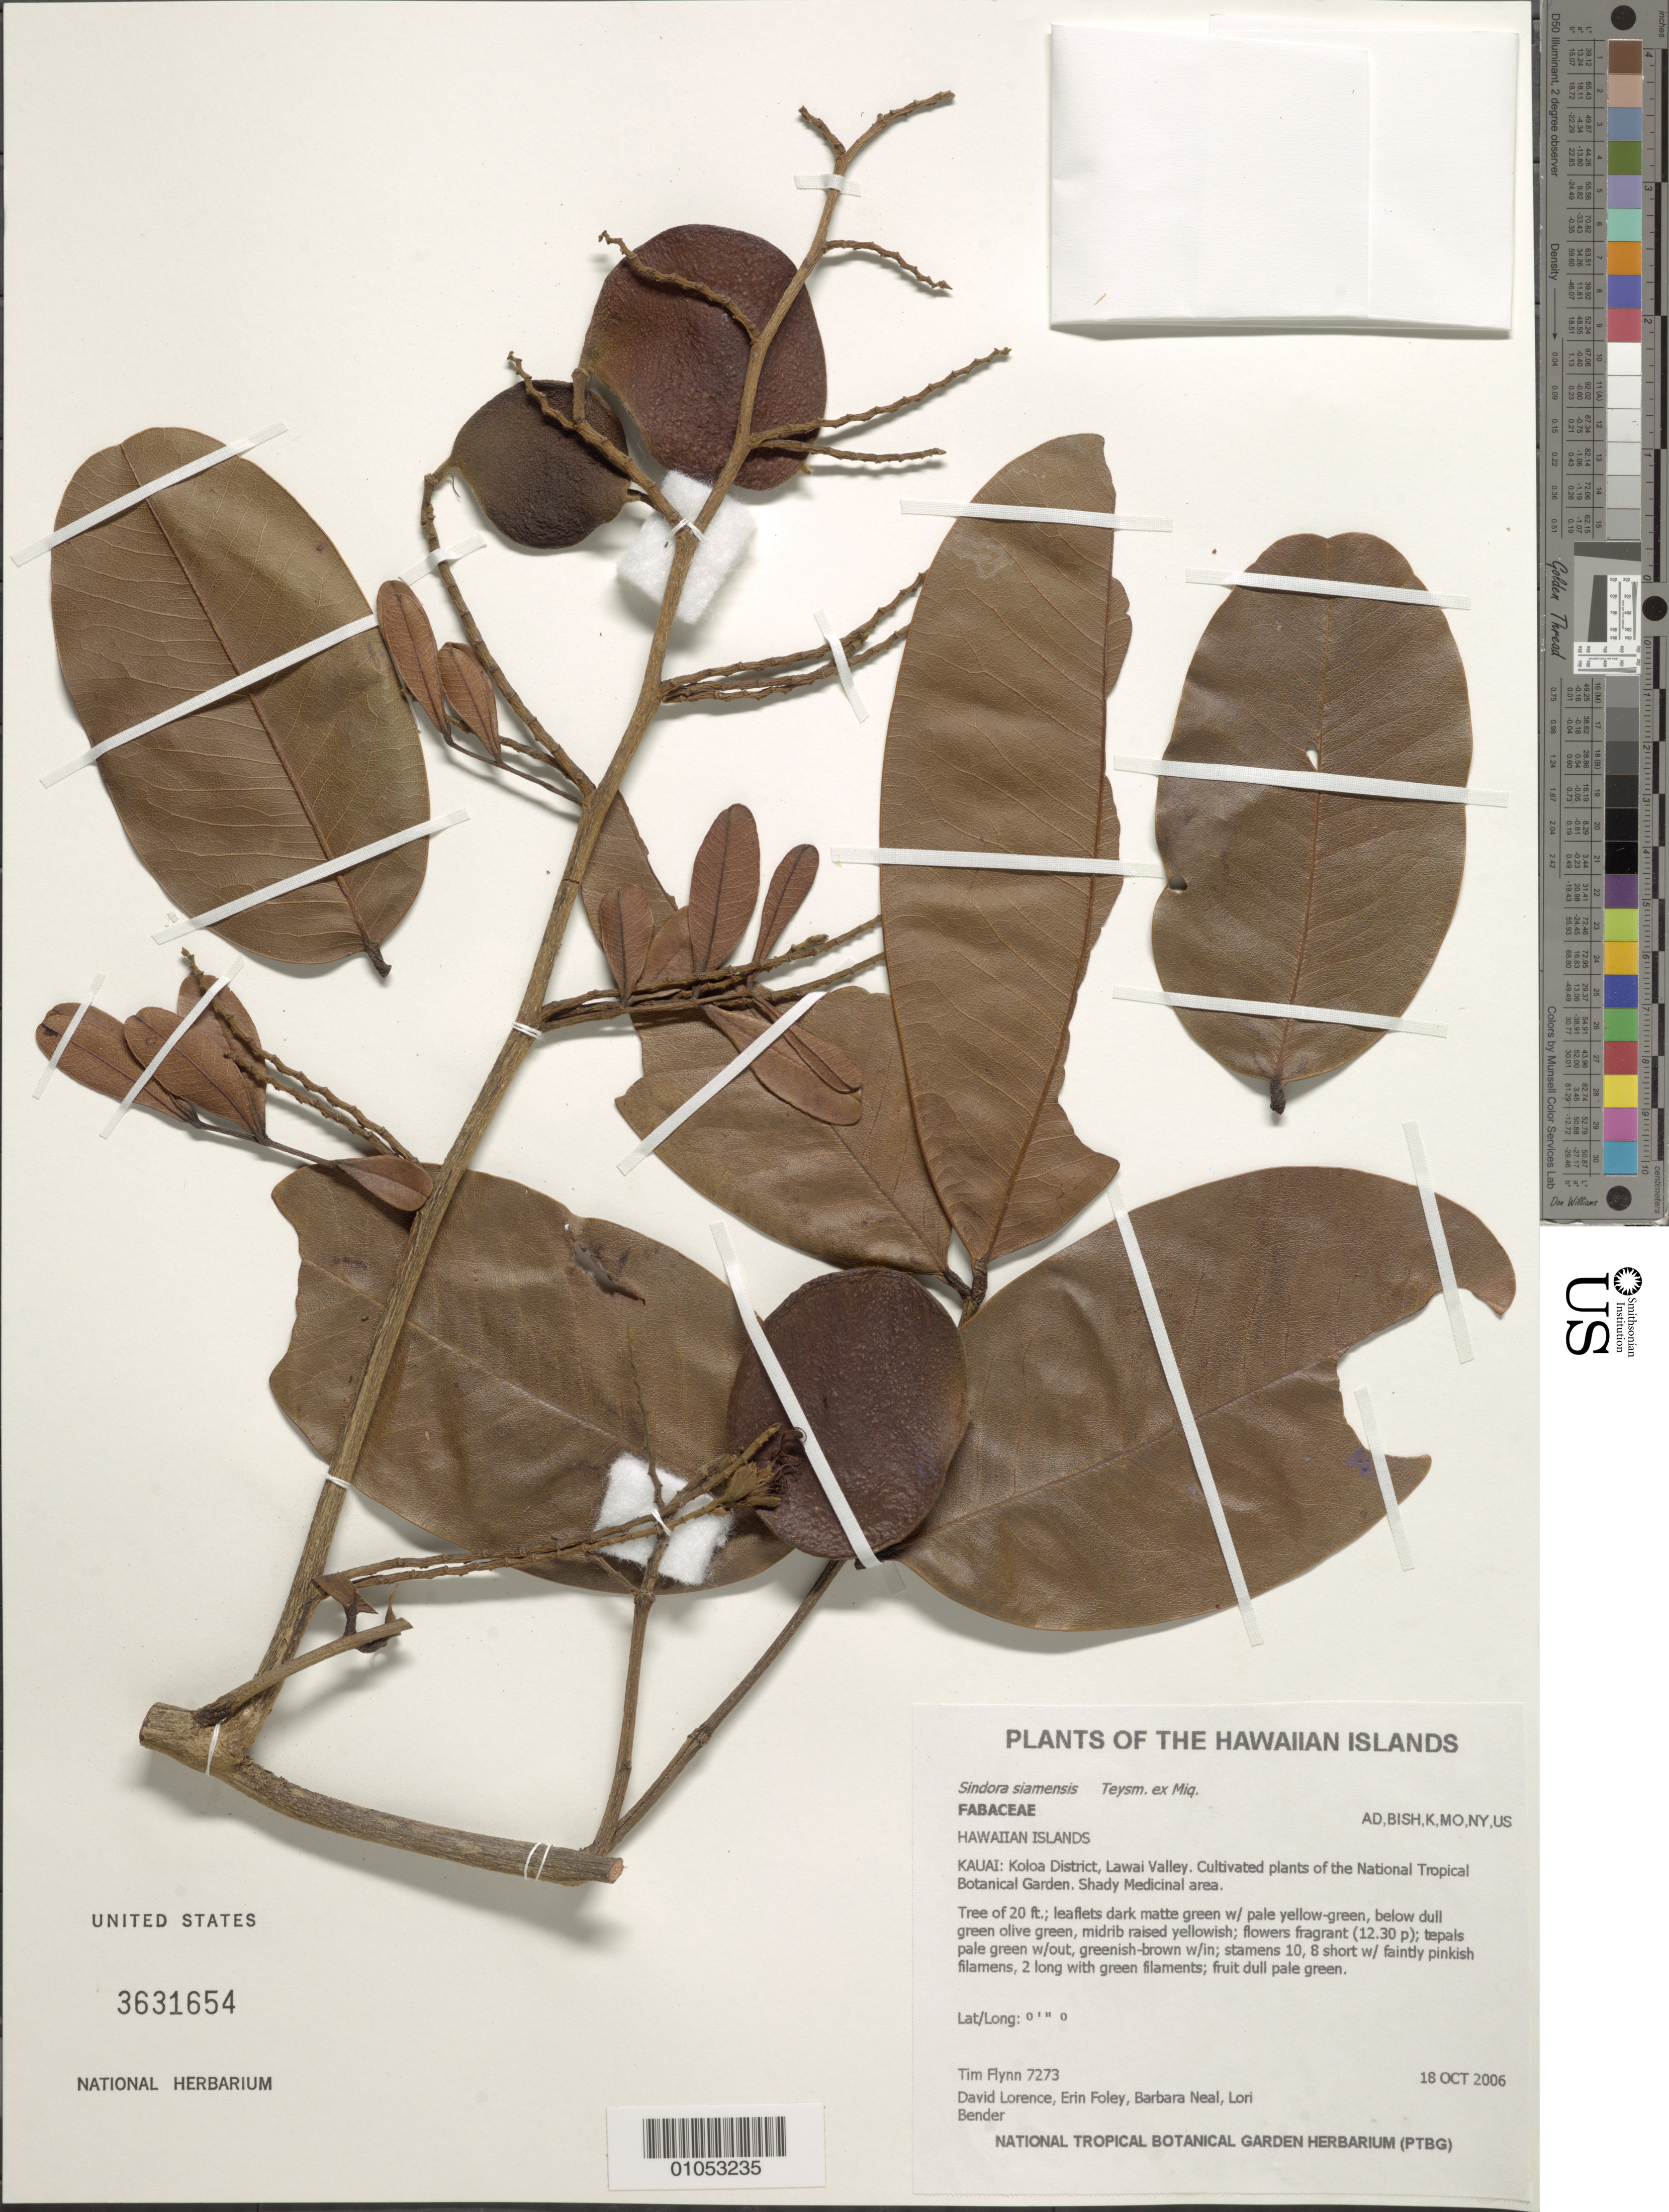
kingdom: Plantae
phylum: Tracheophyta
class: Magnoliopsida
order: Fabales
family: Fabaceae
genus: Sindora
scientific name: Sindora siamensis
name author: Teysm. ex Miq.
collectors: T. W. Flynn, D. Lorence, E. Foley, B. Neal & L. Bender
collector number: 7273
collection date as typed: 18 Oct 2005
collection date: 2005-10-18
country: United States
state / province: Hawaii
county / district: Kauai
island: Kaua'i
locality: Lawai Valley. Cultivated plants of NTBG. Shady Medicinal Area.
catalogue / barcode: US 3631654